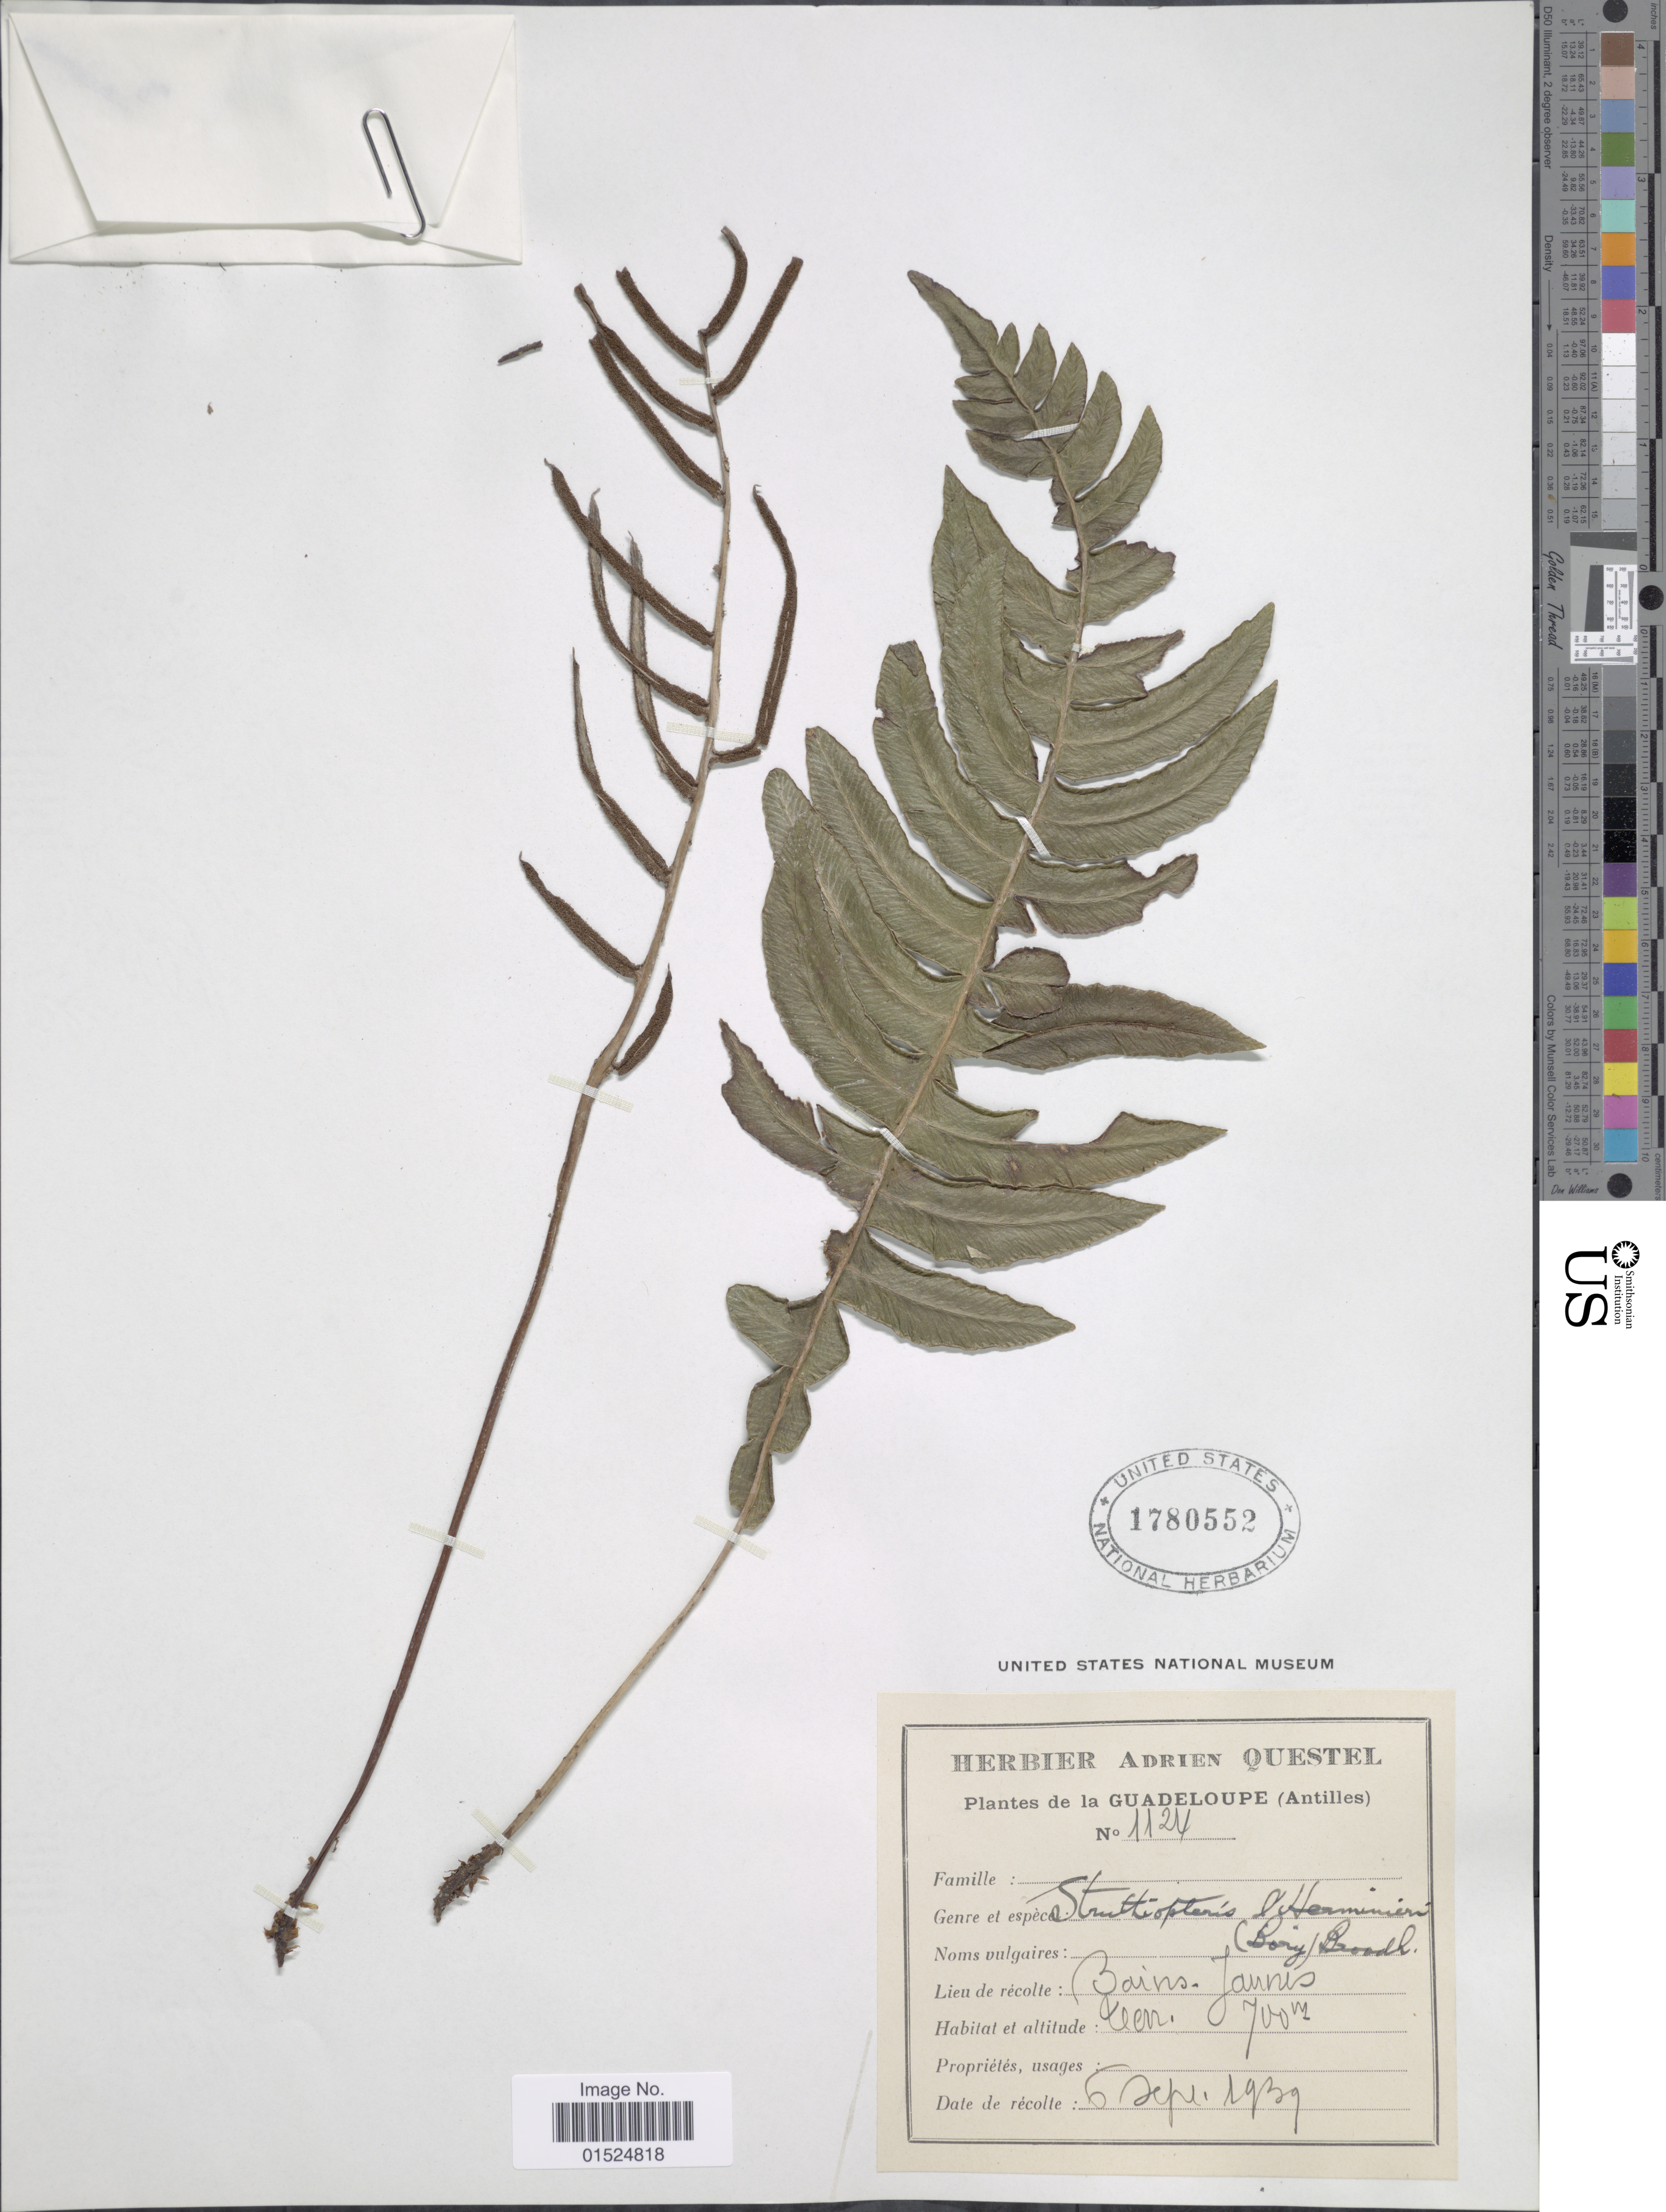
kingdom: Plantae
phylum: Tracheophyta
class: Polypodiopsida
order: Polypodiales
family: Blechnaceae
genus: Blechnum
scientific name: Blechnum l'herminieri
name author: (Bory) C. Chr.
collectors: ex herb. A. Questal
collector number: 1124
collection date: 1939-09-06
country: Guadeloupe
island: Leeward Is.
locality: Bains Jaunes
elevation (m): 700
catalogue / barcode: US 1780552